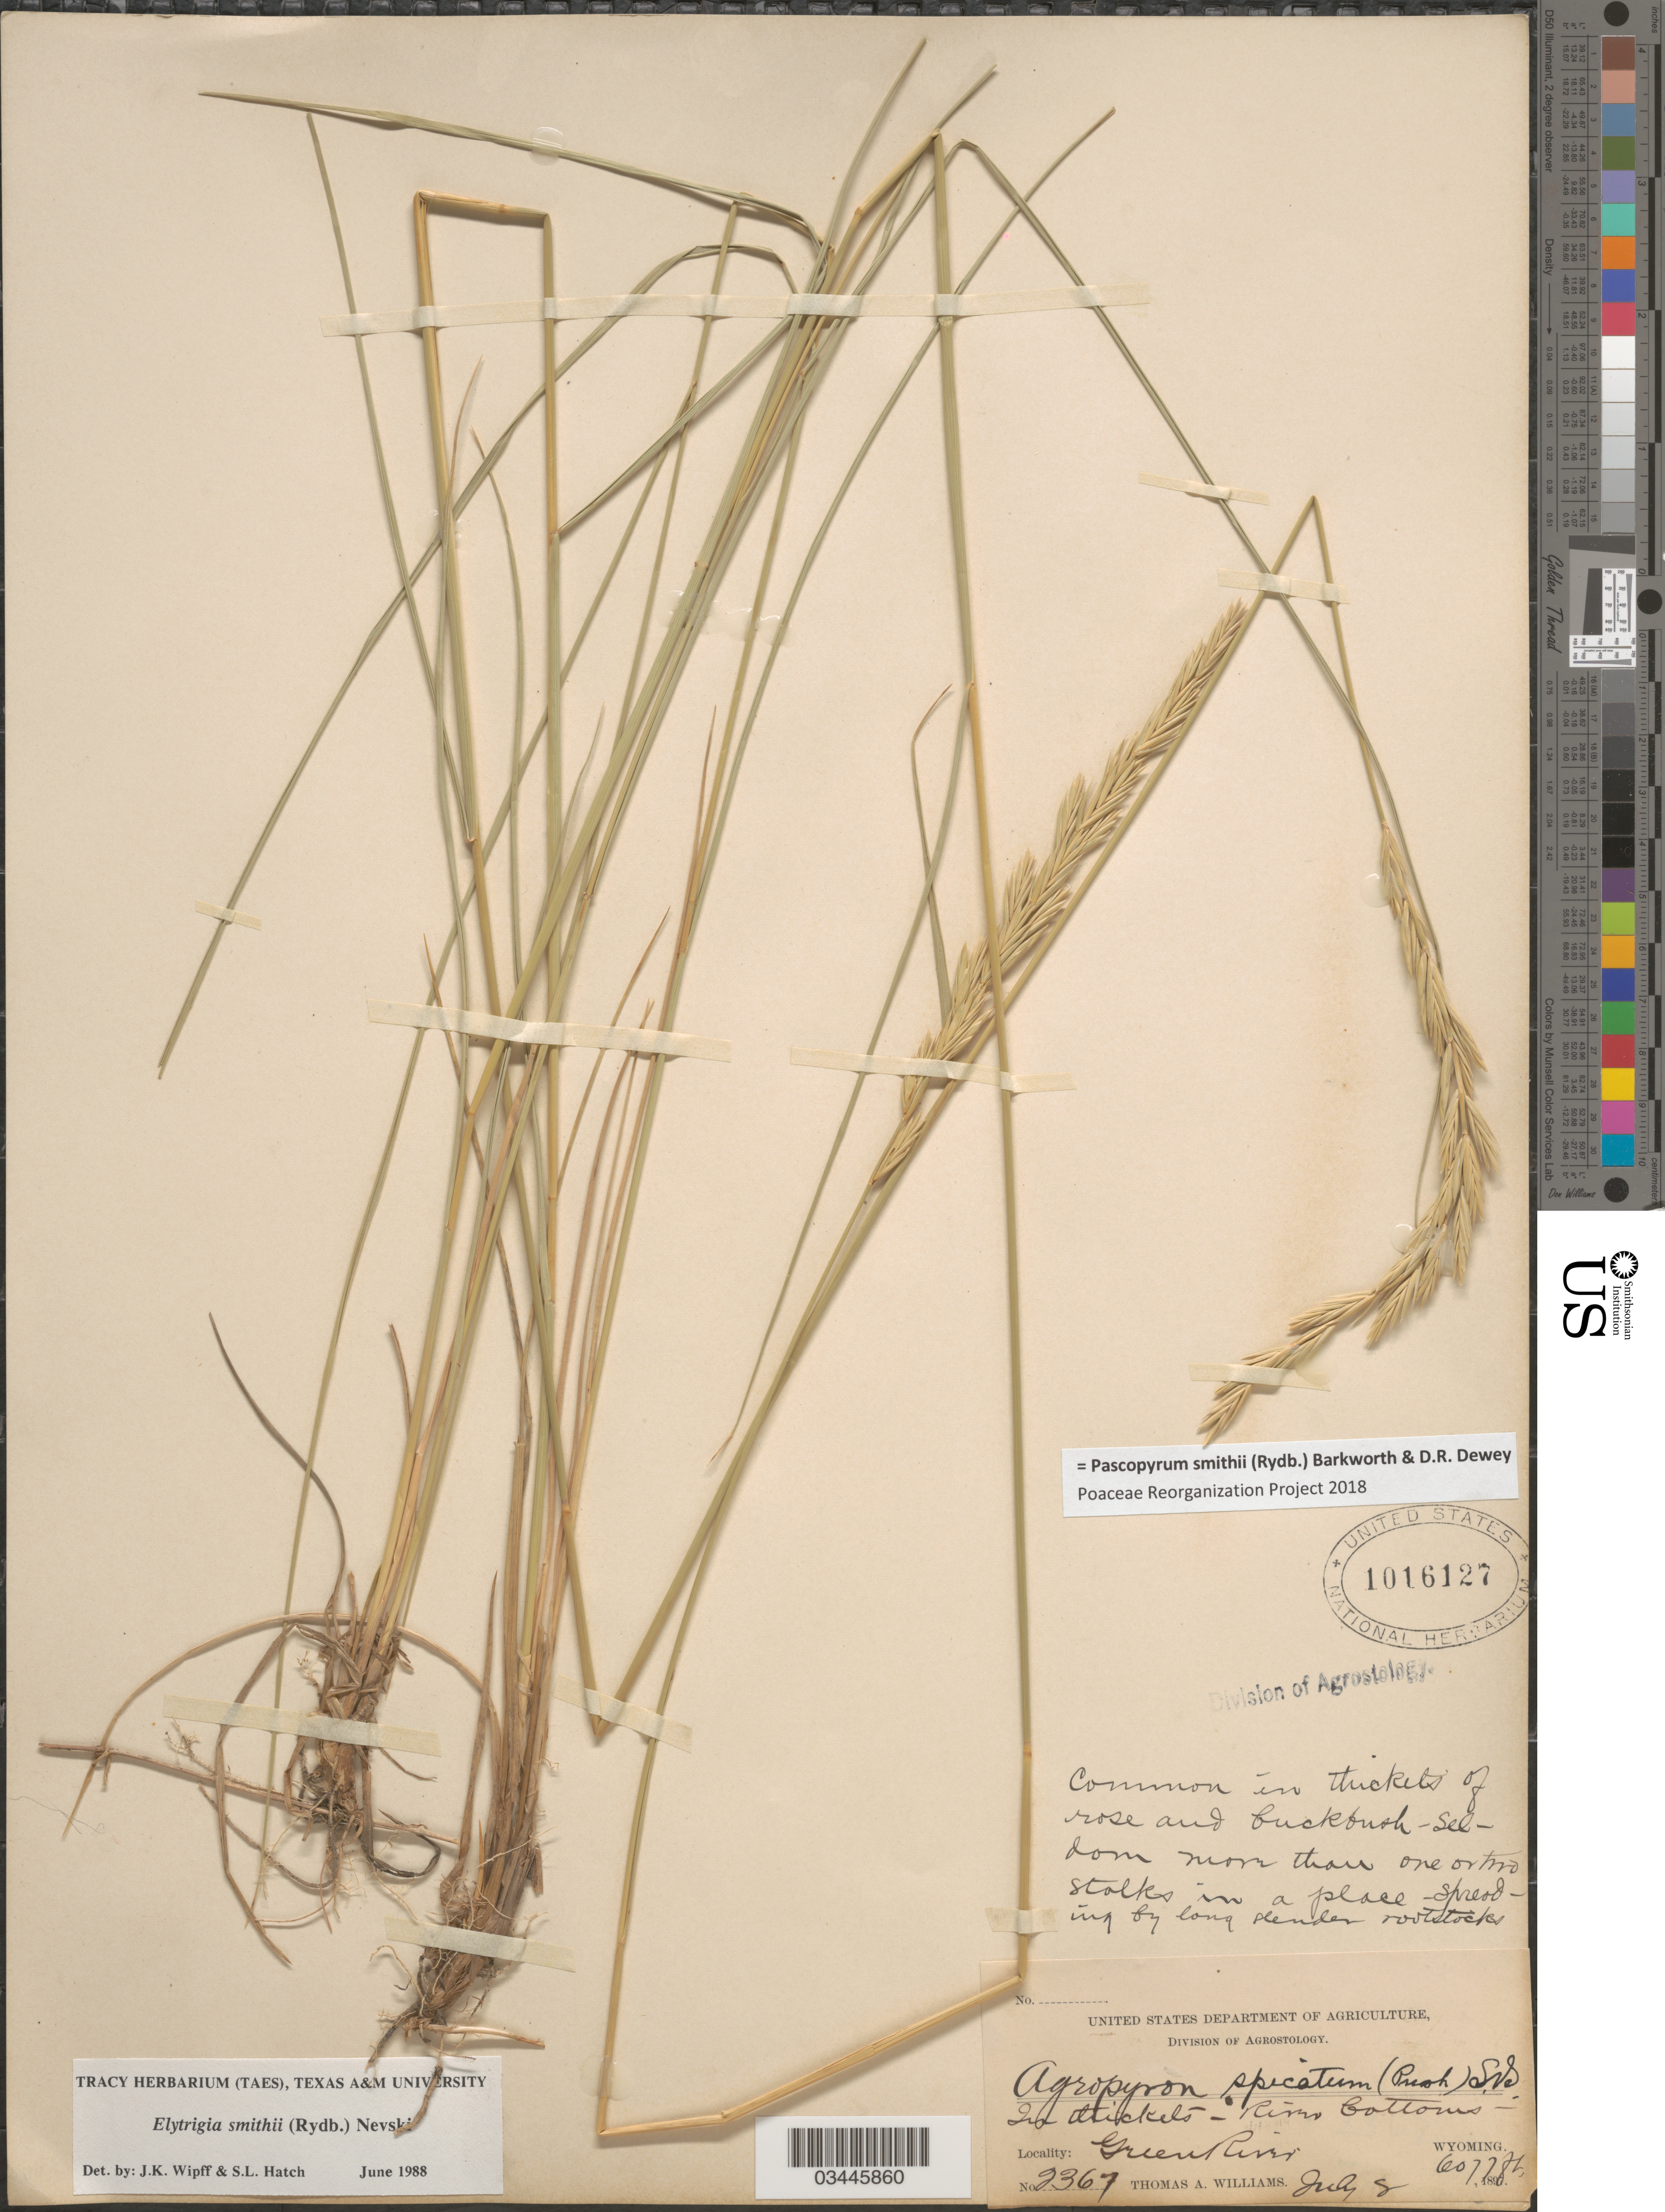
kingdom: Plantae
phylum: Tracheophyta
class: Liliopsida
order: Poales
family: Poaceae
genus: Pascopyrum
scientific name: Pascopyrum smithii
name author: (Rydb.) Barkworth & Dewey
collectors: T. A. Williams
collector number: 2367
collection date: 1897-07-05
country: United States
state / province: Wyoming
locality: In thickets - River bottoms - Green River.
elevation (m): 1852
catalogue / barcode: US 1016127